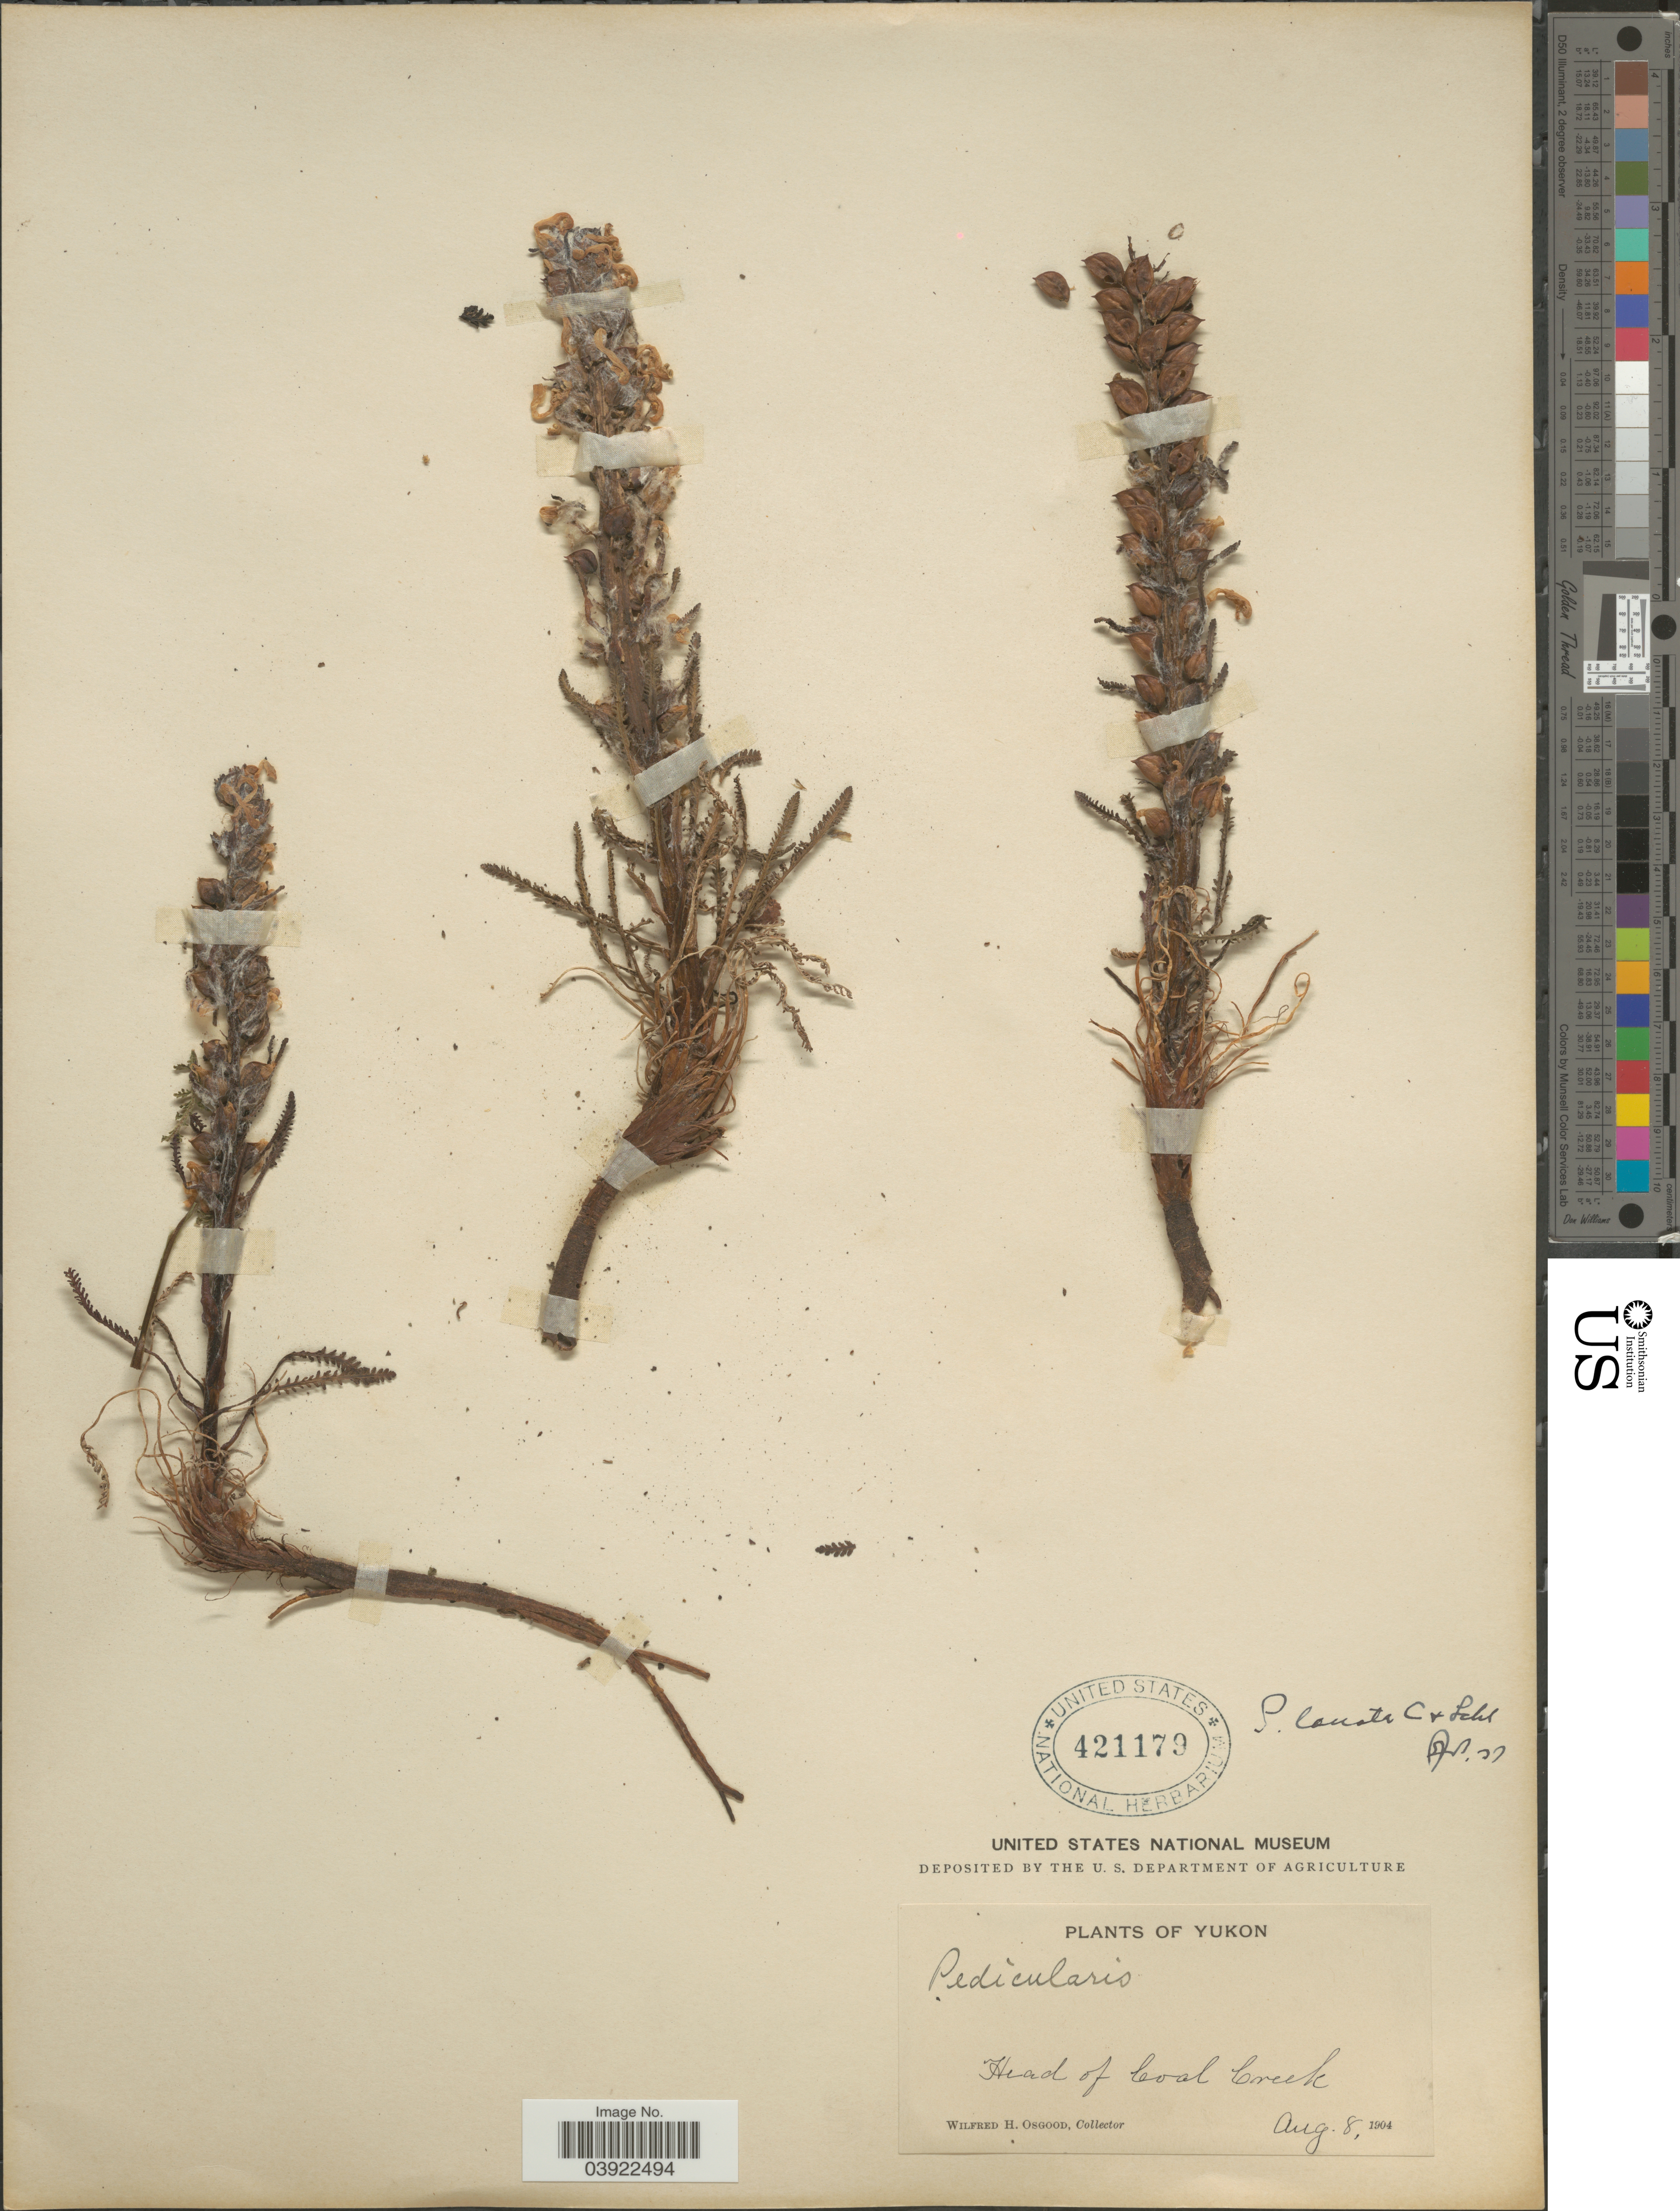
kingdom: Plantae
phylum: Tracheophyta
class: Magnoliopsida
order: Lamiales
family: Orobanchaceae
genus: Pedicularis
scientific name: Pedicularis lanata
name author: Willd. ex Cham. & Schltdl.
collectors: W. Osgood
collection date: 1904-08-08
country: Canada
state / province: Yukon Territory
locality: Yukon. Head of Coal Creek.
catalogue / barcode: US 421179